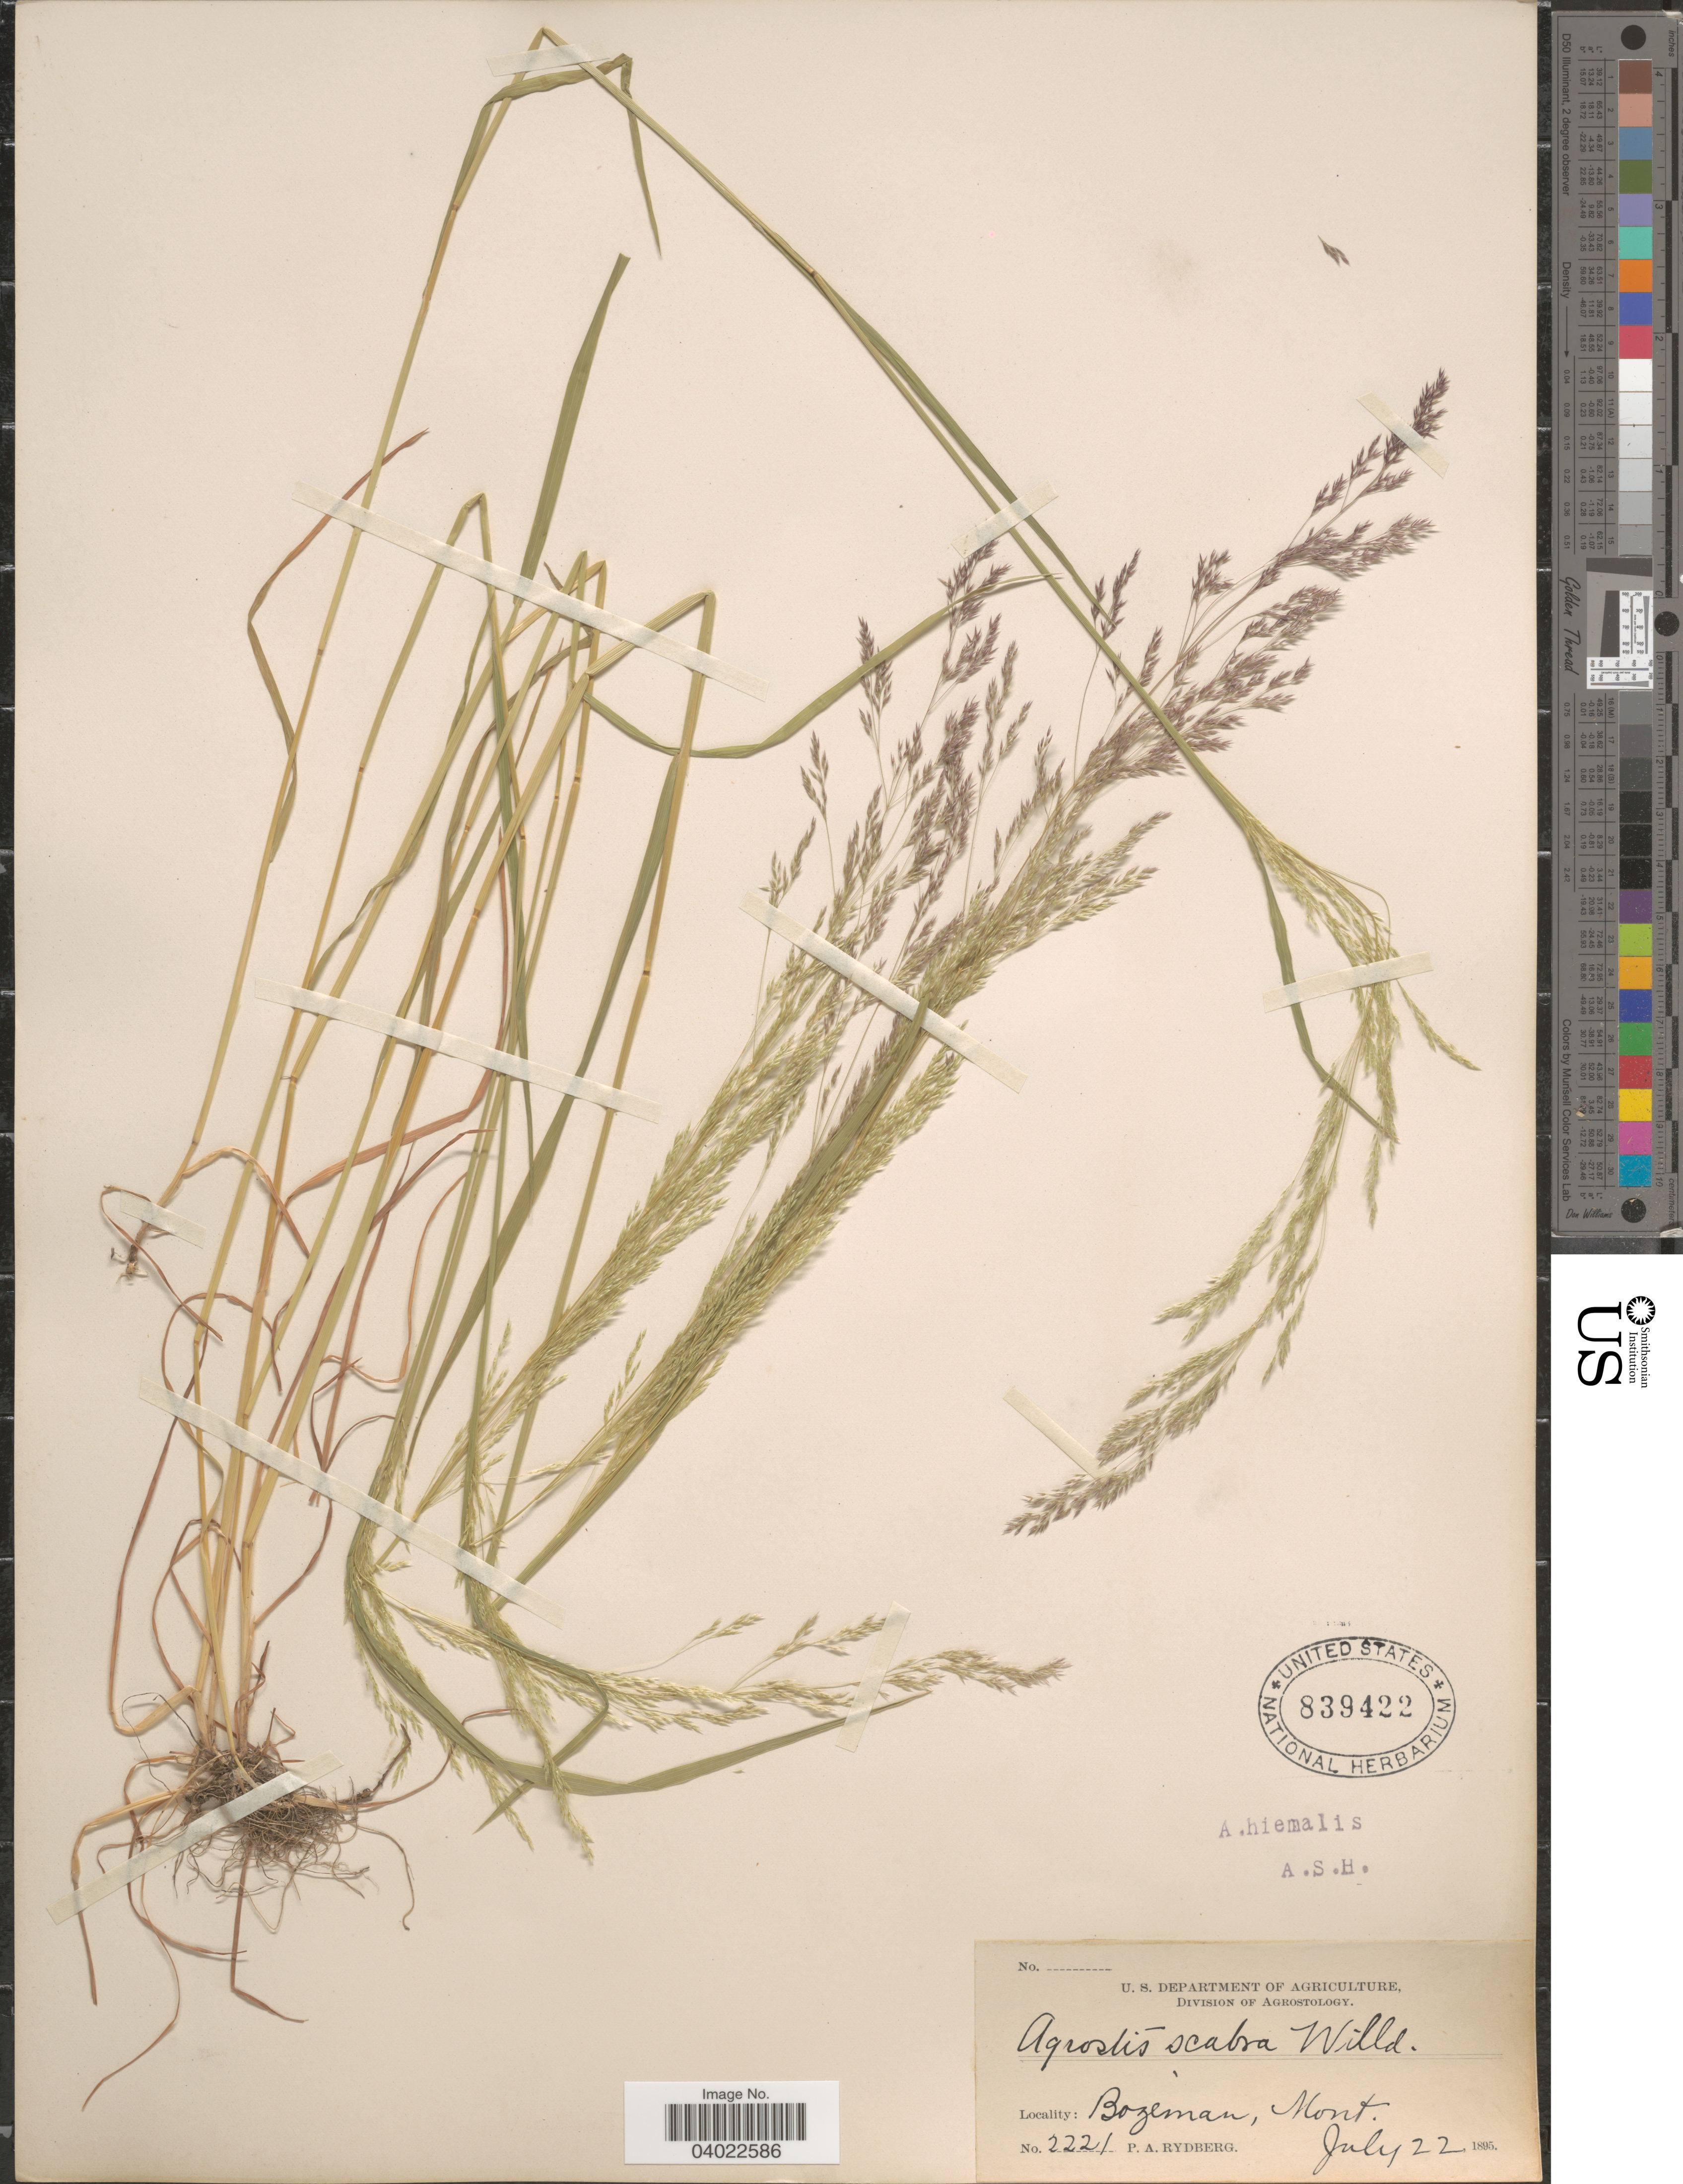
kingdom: Plantae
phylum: Tracheophyta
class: Liliopsida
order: Poales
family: Poaceae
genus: Agrostis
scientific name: Agrostis scabra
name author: Willd.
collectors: P. A. Rydberg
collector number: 2221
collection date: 1895-07-22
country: United States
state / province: Montana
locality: Bozeman.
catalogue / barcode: US 839422